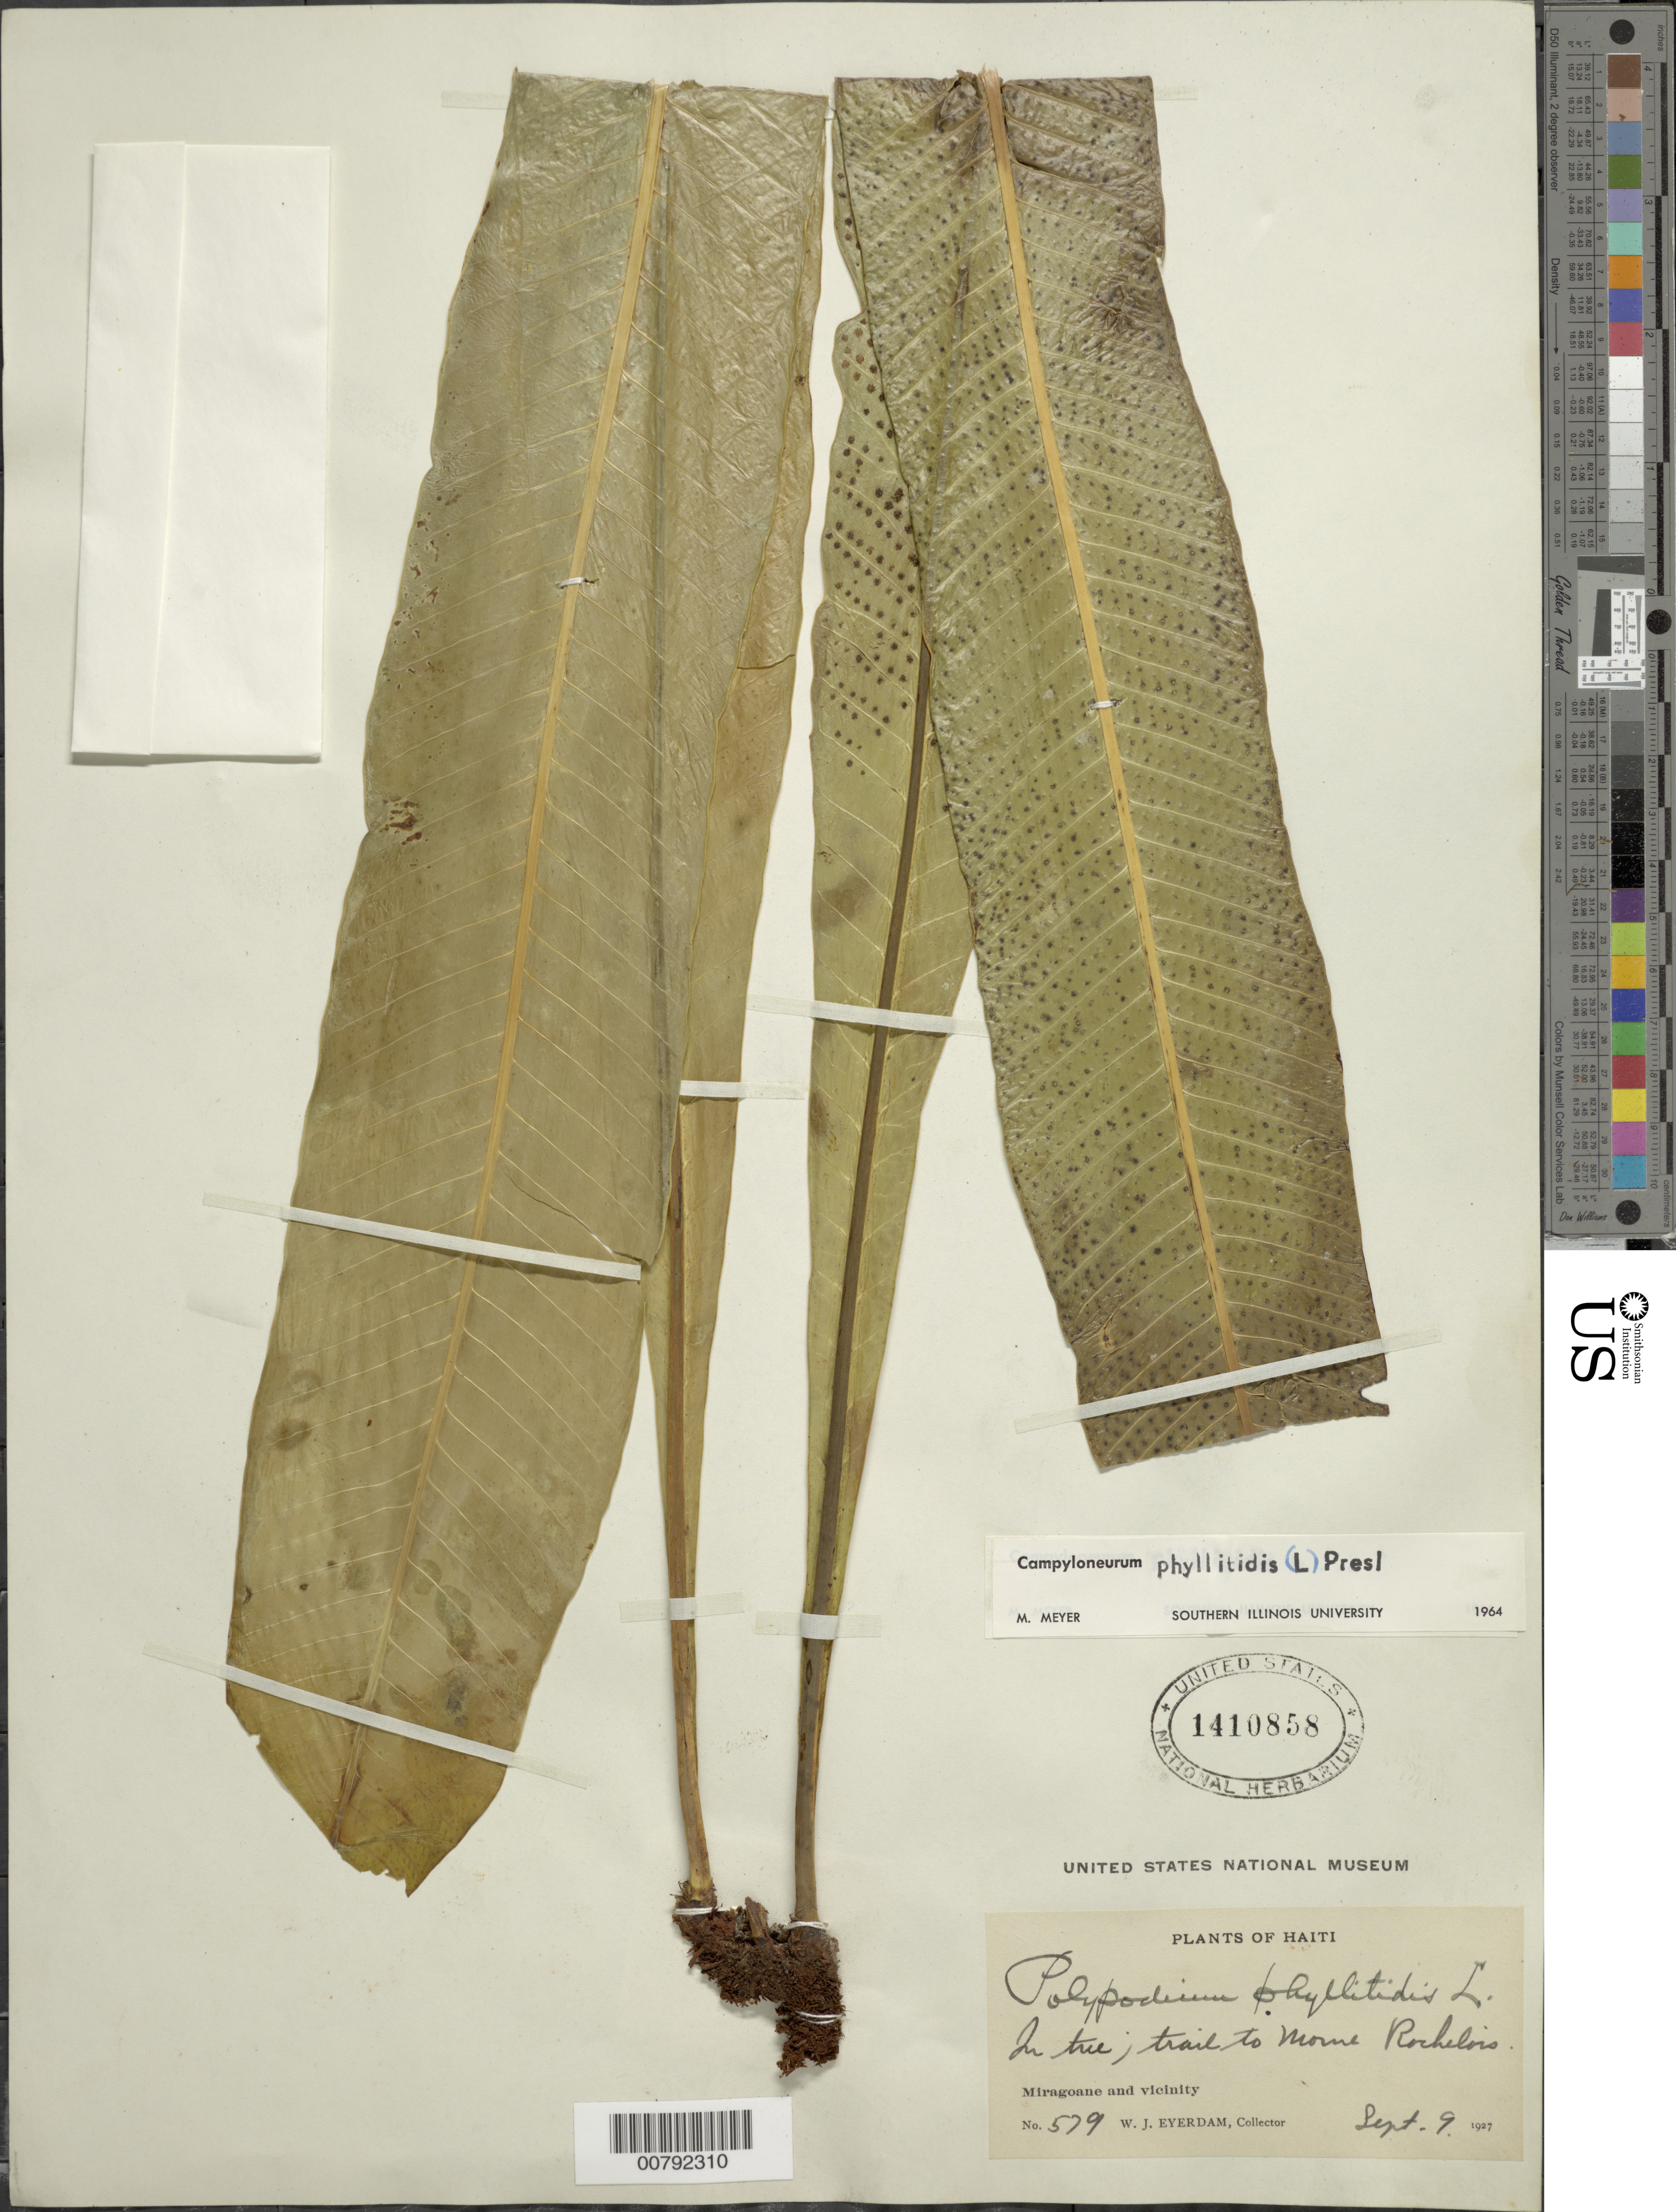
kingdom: Plantae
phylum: Tracheophyta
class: Polypodiopsida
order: Polypodiales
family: Polypodiaceae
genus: Campyloneurum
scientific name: Campyloneurum phyllitidis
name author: (L.) C. Presl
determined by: Meyer, M.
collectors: W. J. Eyerdam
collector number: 579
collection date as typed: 09 Sep 1927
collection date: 1927-09-09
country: Haiti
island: Hispaniola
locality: Miragoane, Morne Rochelois trail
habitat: In tree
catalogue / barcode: US 1410858